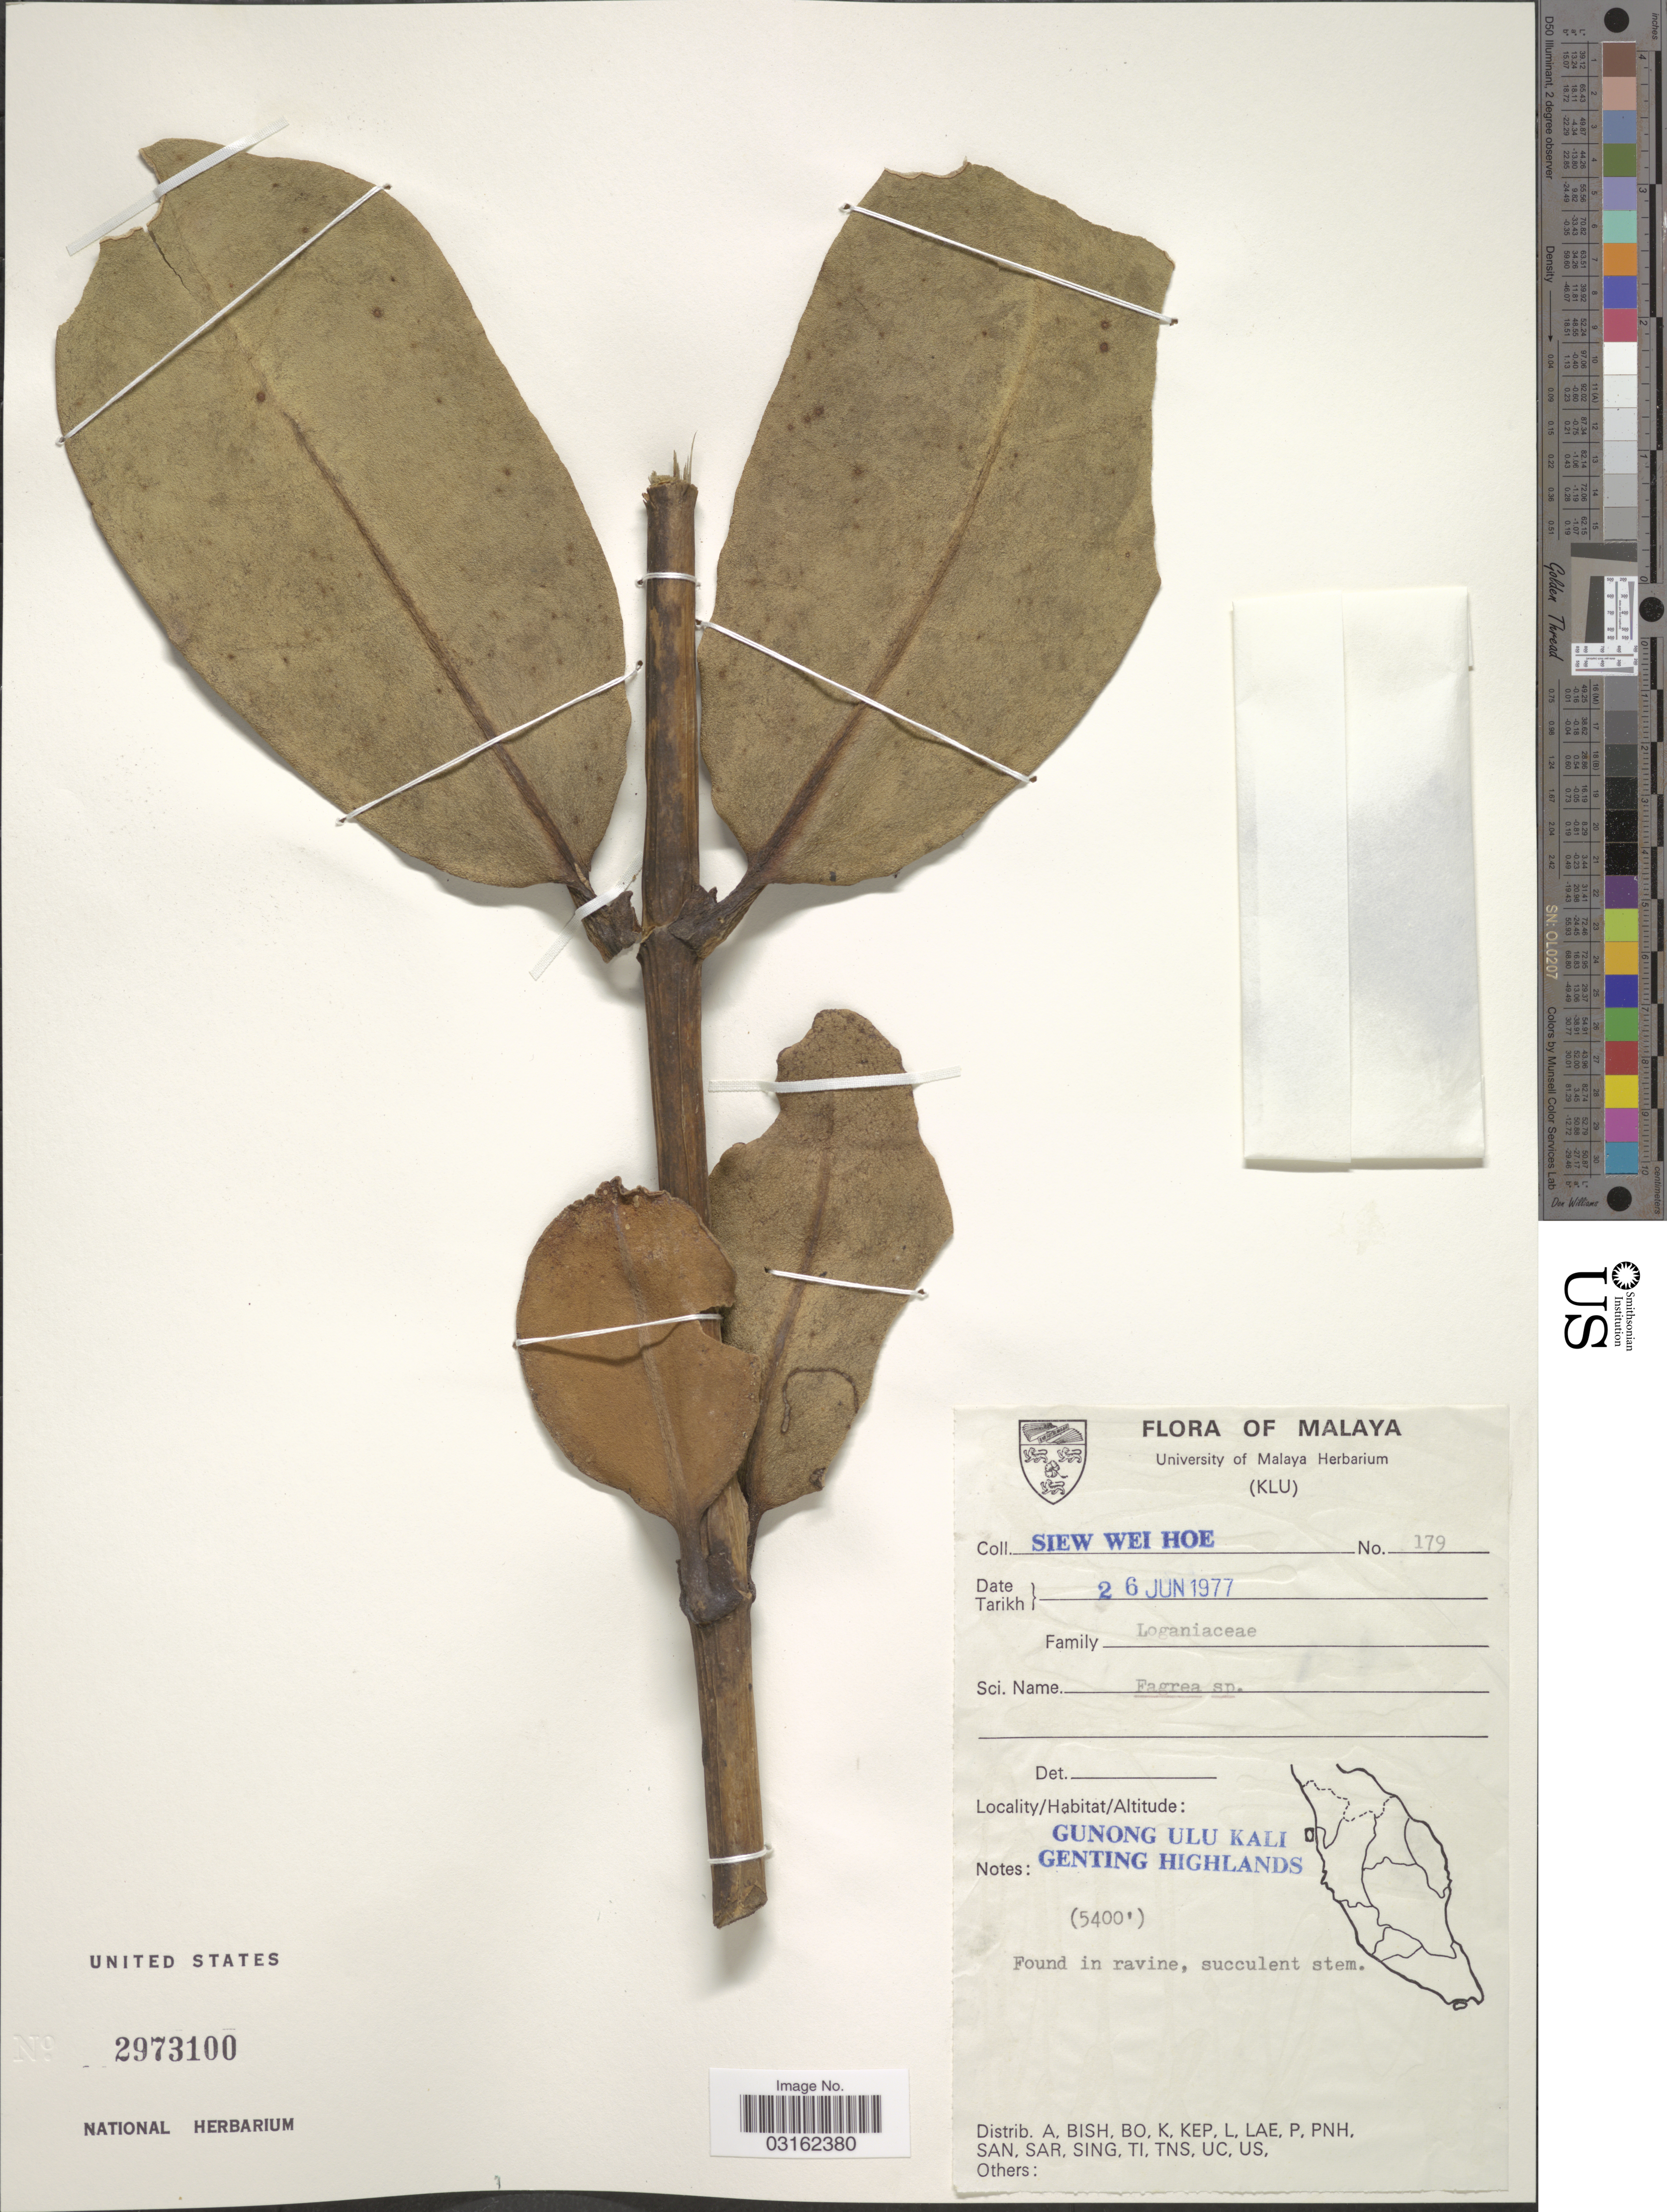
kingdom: Plantae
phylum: Tracheophyta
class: Magnoliopsida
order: Gentianales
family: Gentianaceae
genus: Fagraea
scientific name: Fagraea sp.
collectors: W. H. Siew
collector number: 179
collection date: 1977-06-26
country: Malaysia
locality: Malaya, Gunong Ulu Kali, Genting Highlands.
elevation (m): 1646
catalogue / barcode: US 2973100